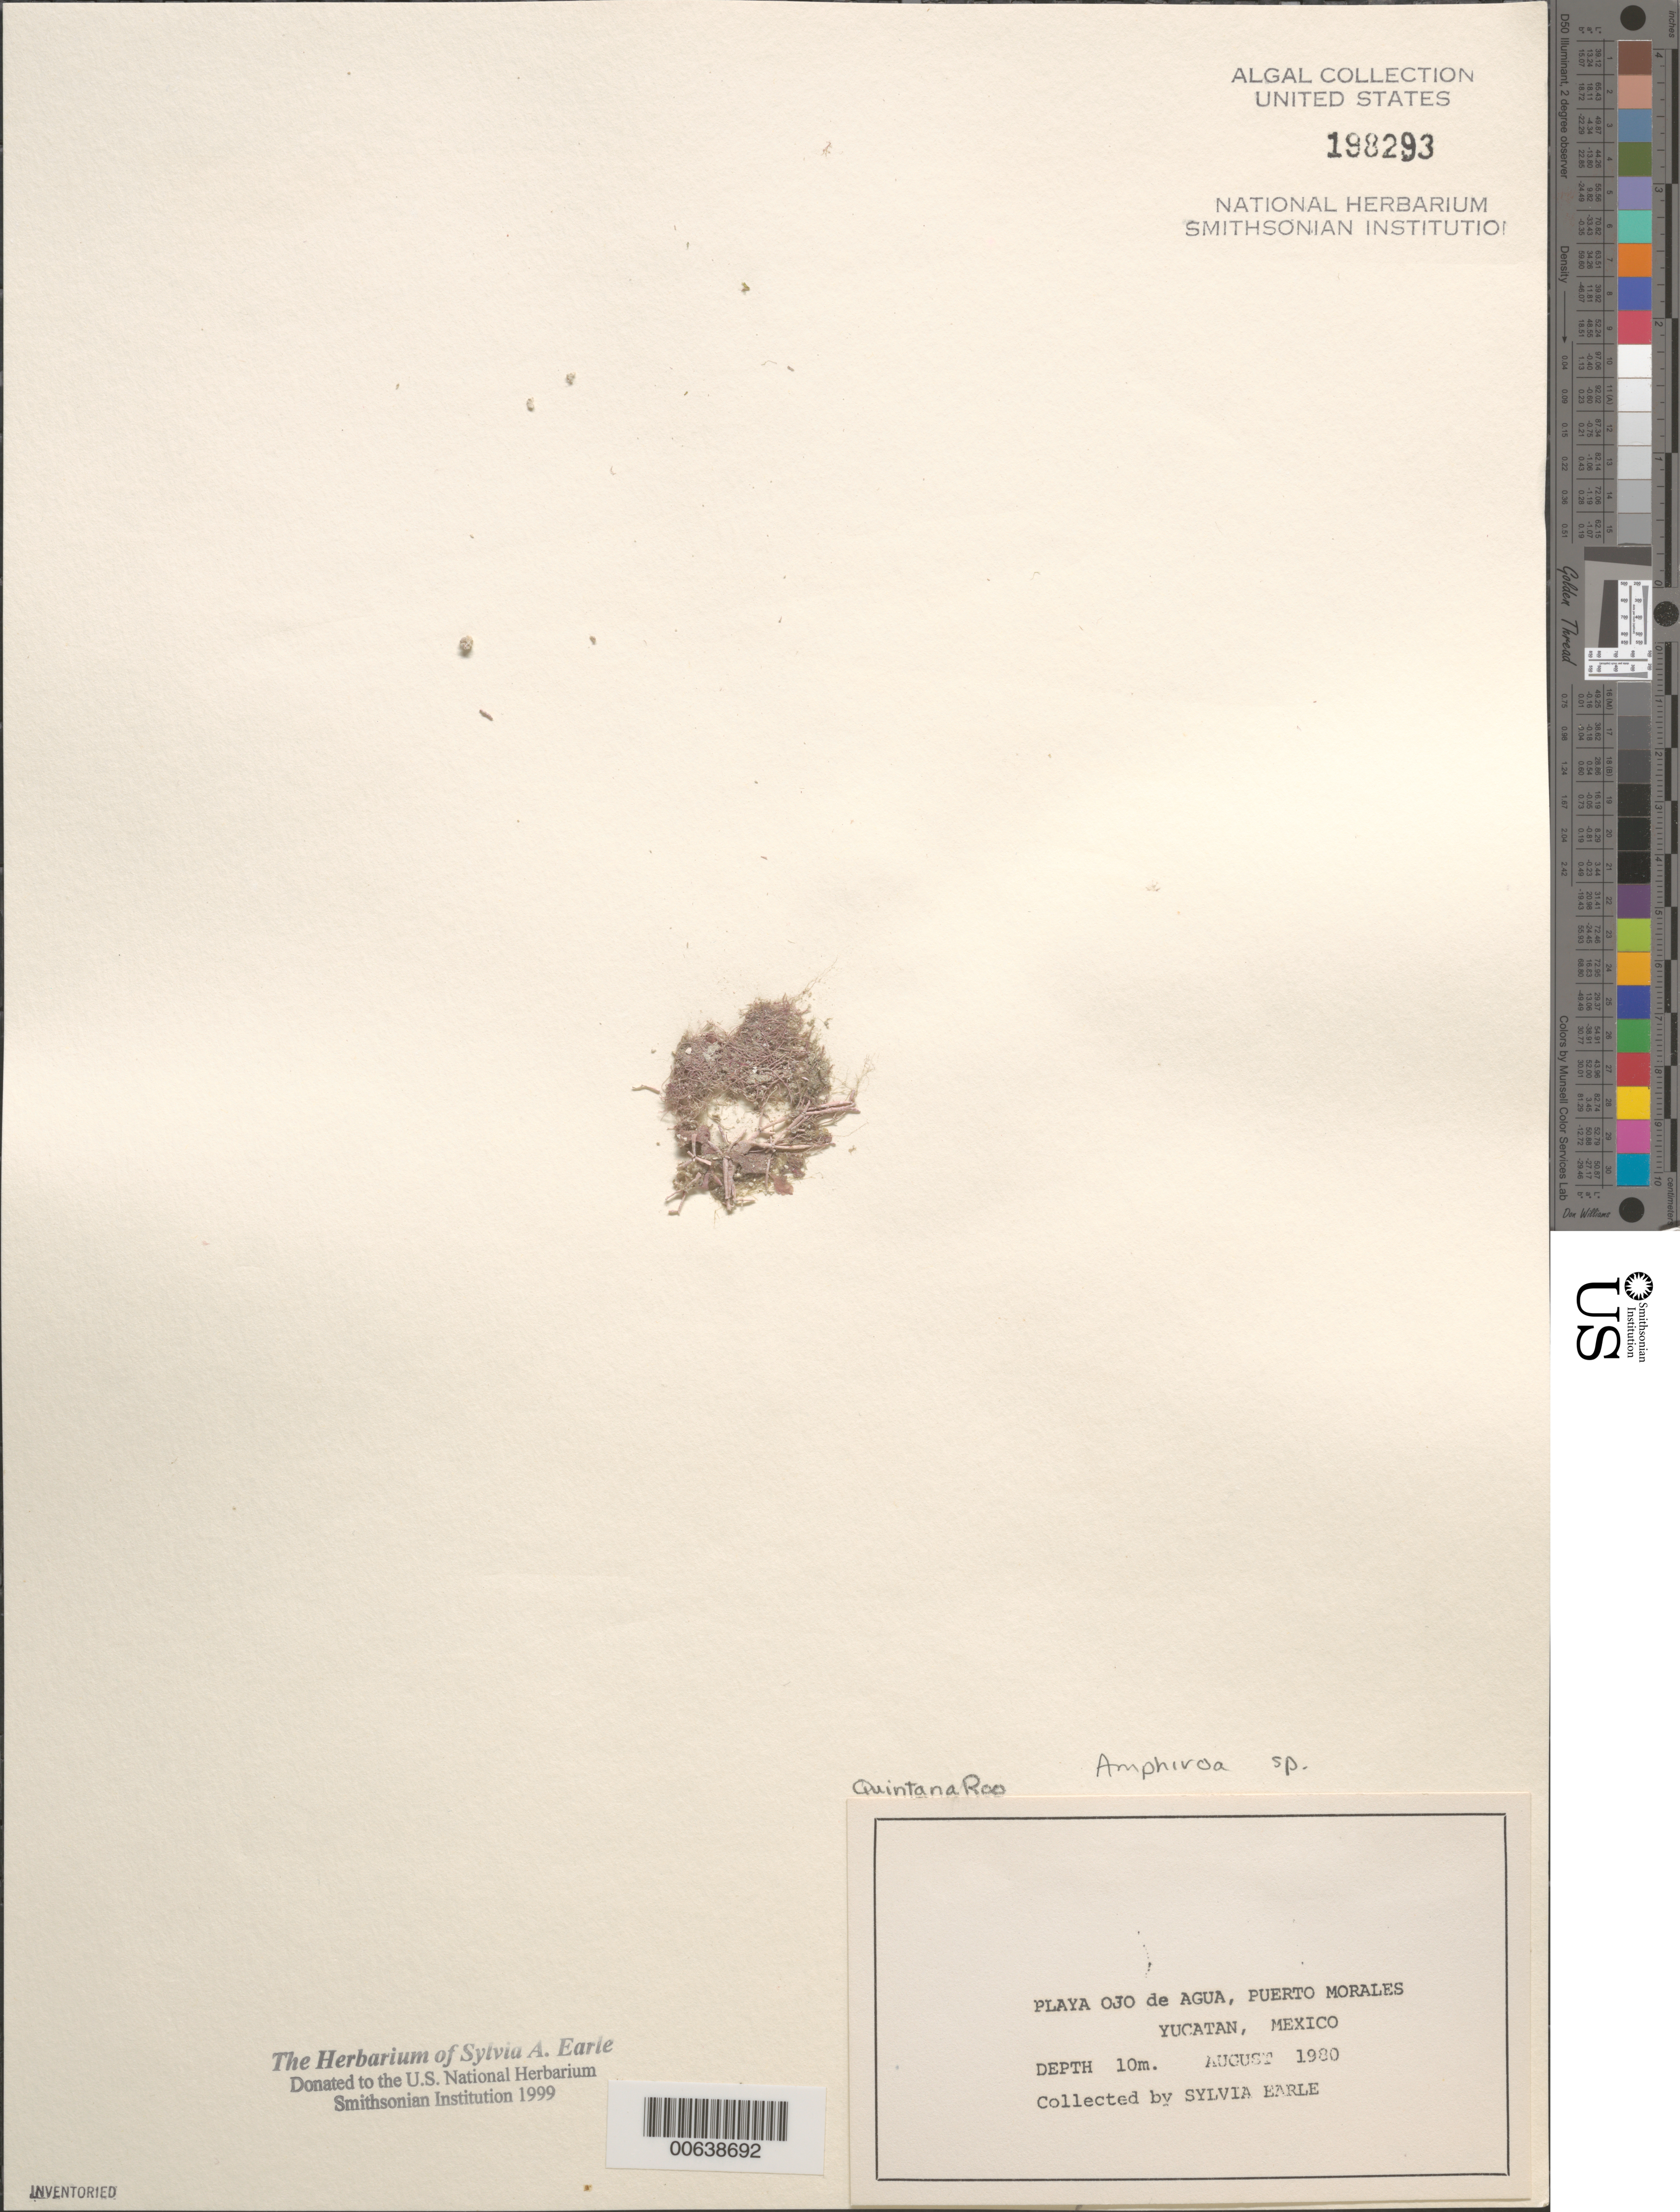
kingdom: Plantae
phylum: Rhodophyta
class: Florideophyceae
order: Corallinales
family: Lithophyllaceae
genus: Amphiroa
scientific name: Amphiroa sp.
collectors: S. A. Earle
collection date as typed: Aug 1980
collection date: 1980-08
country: Mexico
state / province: Quintana Roo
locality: Playa Ojo de Agua, Puerto Morales, Yucatan Peninsula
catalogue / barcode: US 198293